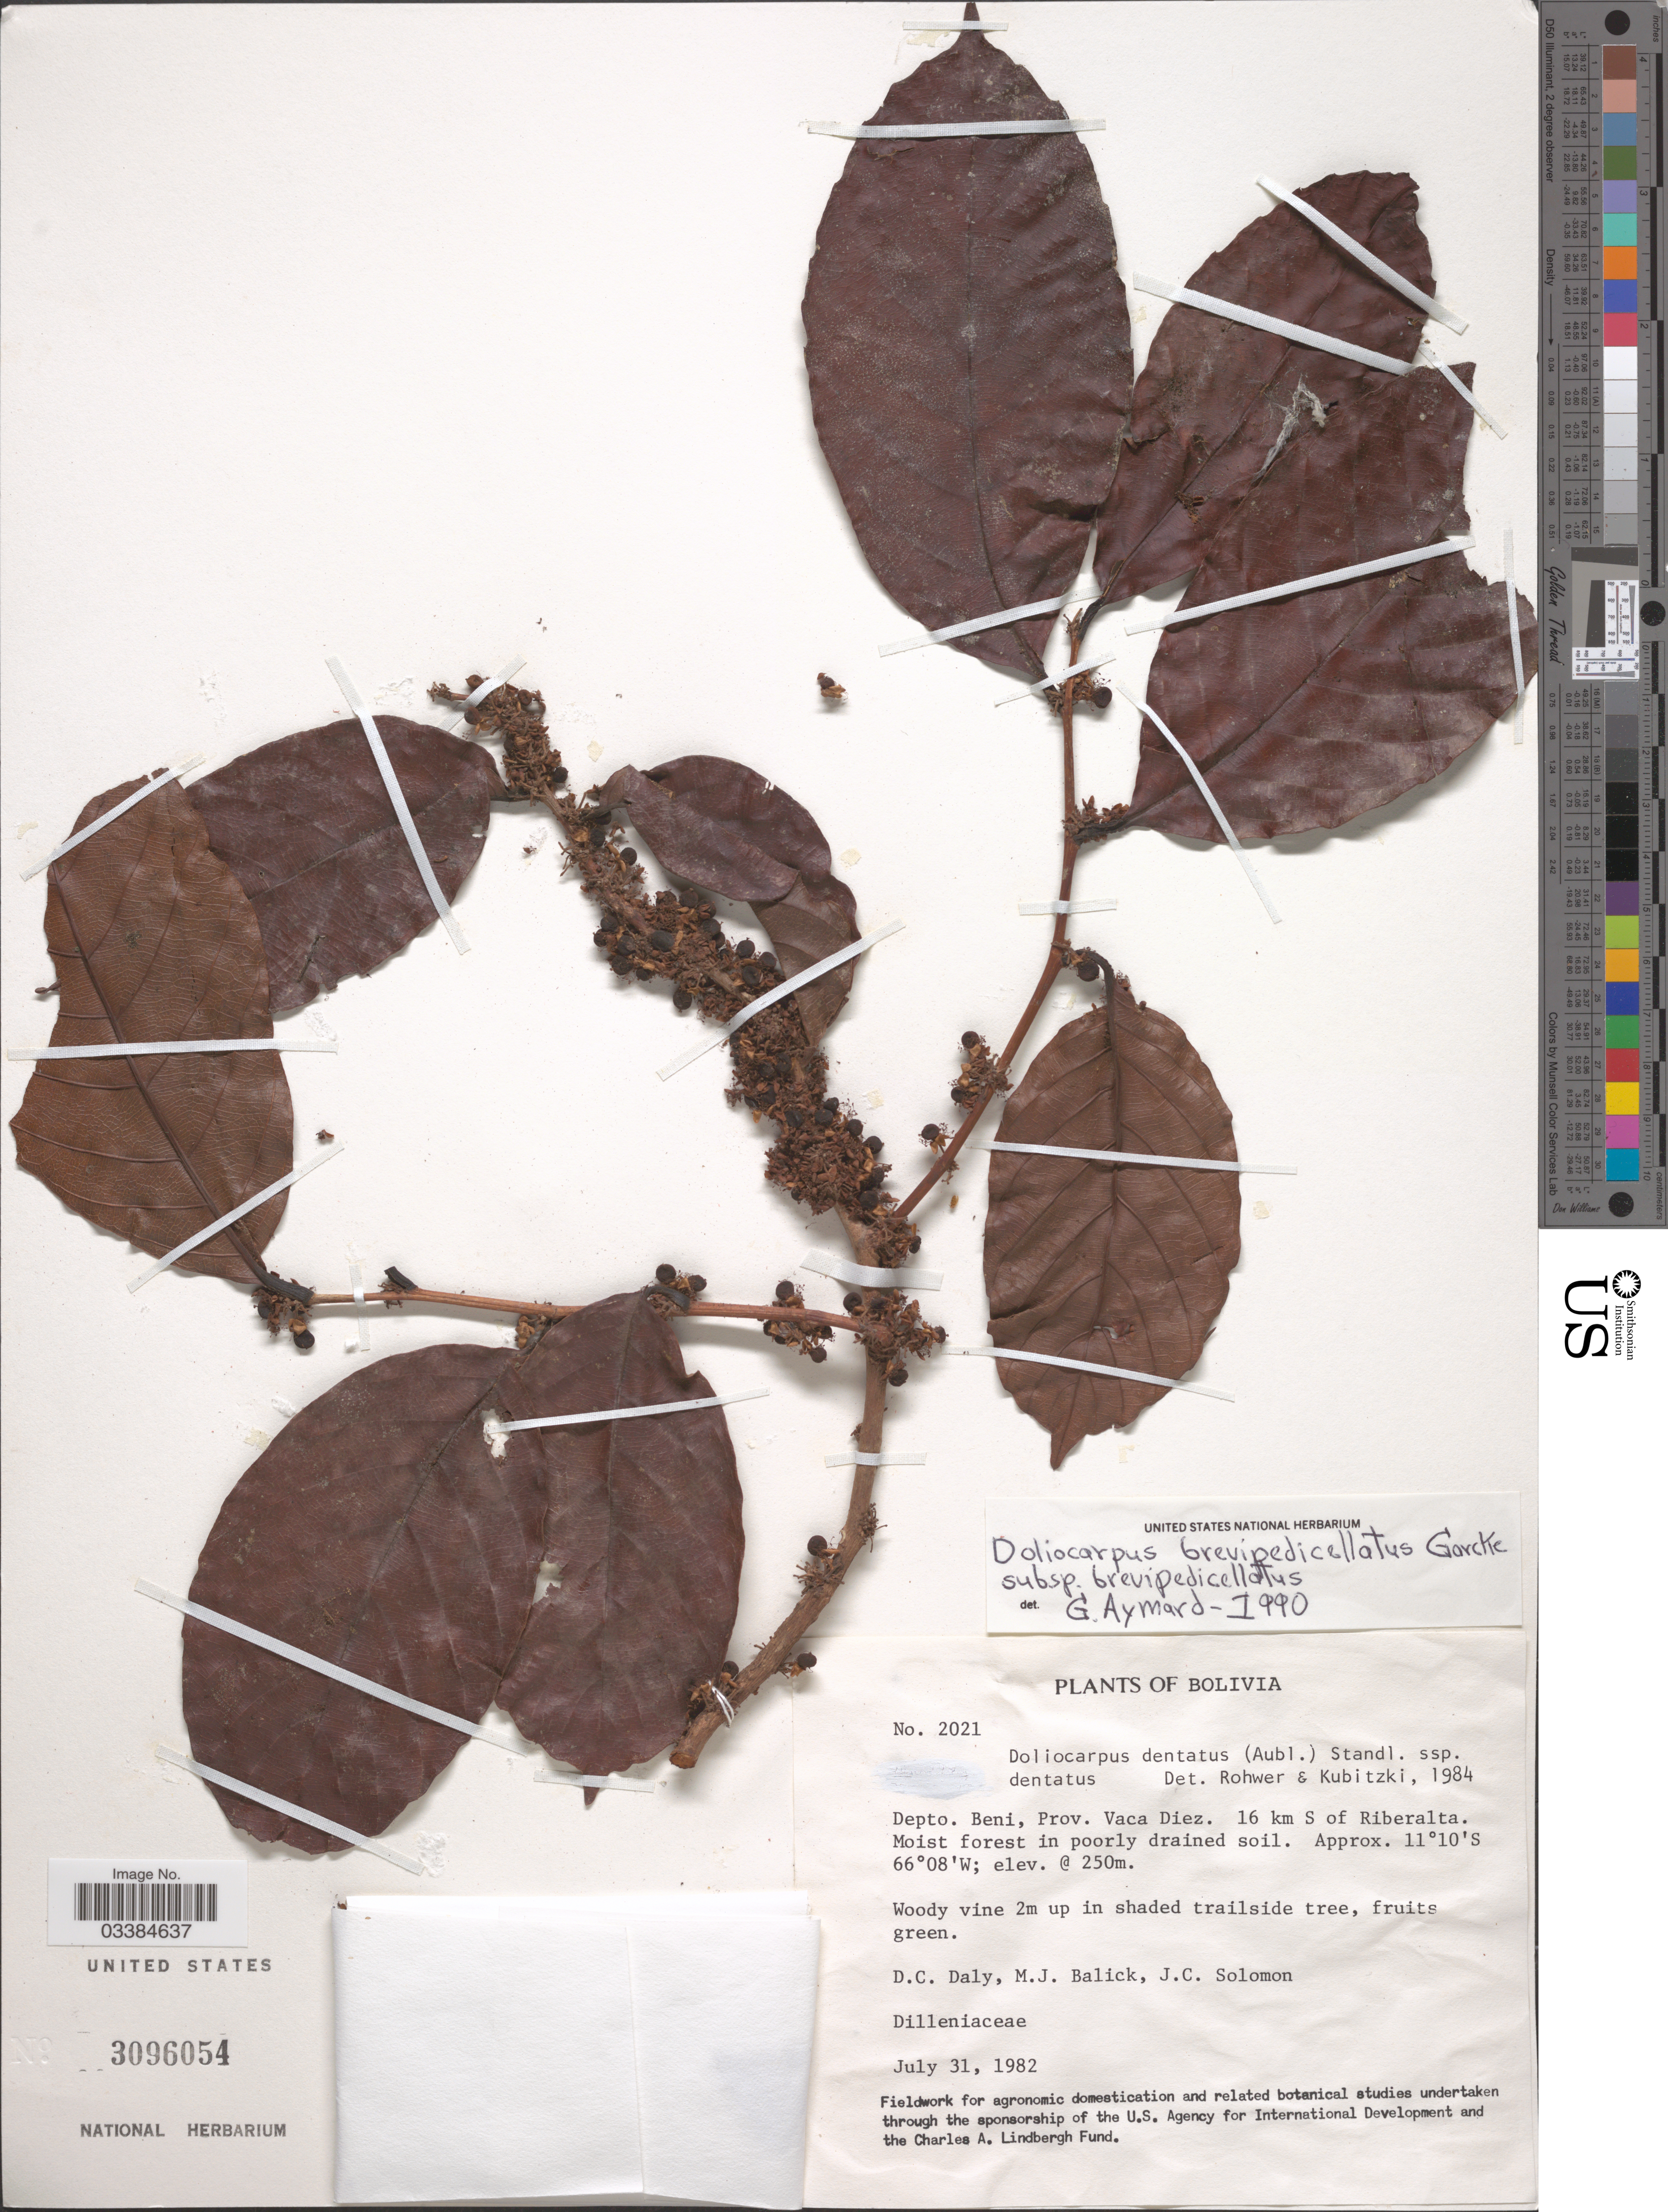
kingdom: Plantae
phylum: Tracheophyta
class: Magnoliopsida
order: Dilleniales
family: Dilleniaceae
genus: Doliocarpus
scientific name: Doliocarpus brevipedicellatus subsp. brevipedicellatus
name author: Garcke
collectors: D. C. Daly, M. J. Balick & J. C. Solomon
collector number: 2021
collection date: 1982-07-31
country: Bolivia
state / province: Beni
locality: Depto. Beni, Prov. Vaca Diez. 16 km S of Riberalta.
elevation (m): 250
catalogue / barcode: US 3096054